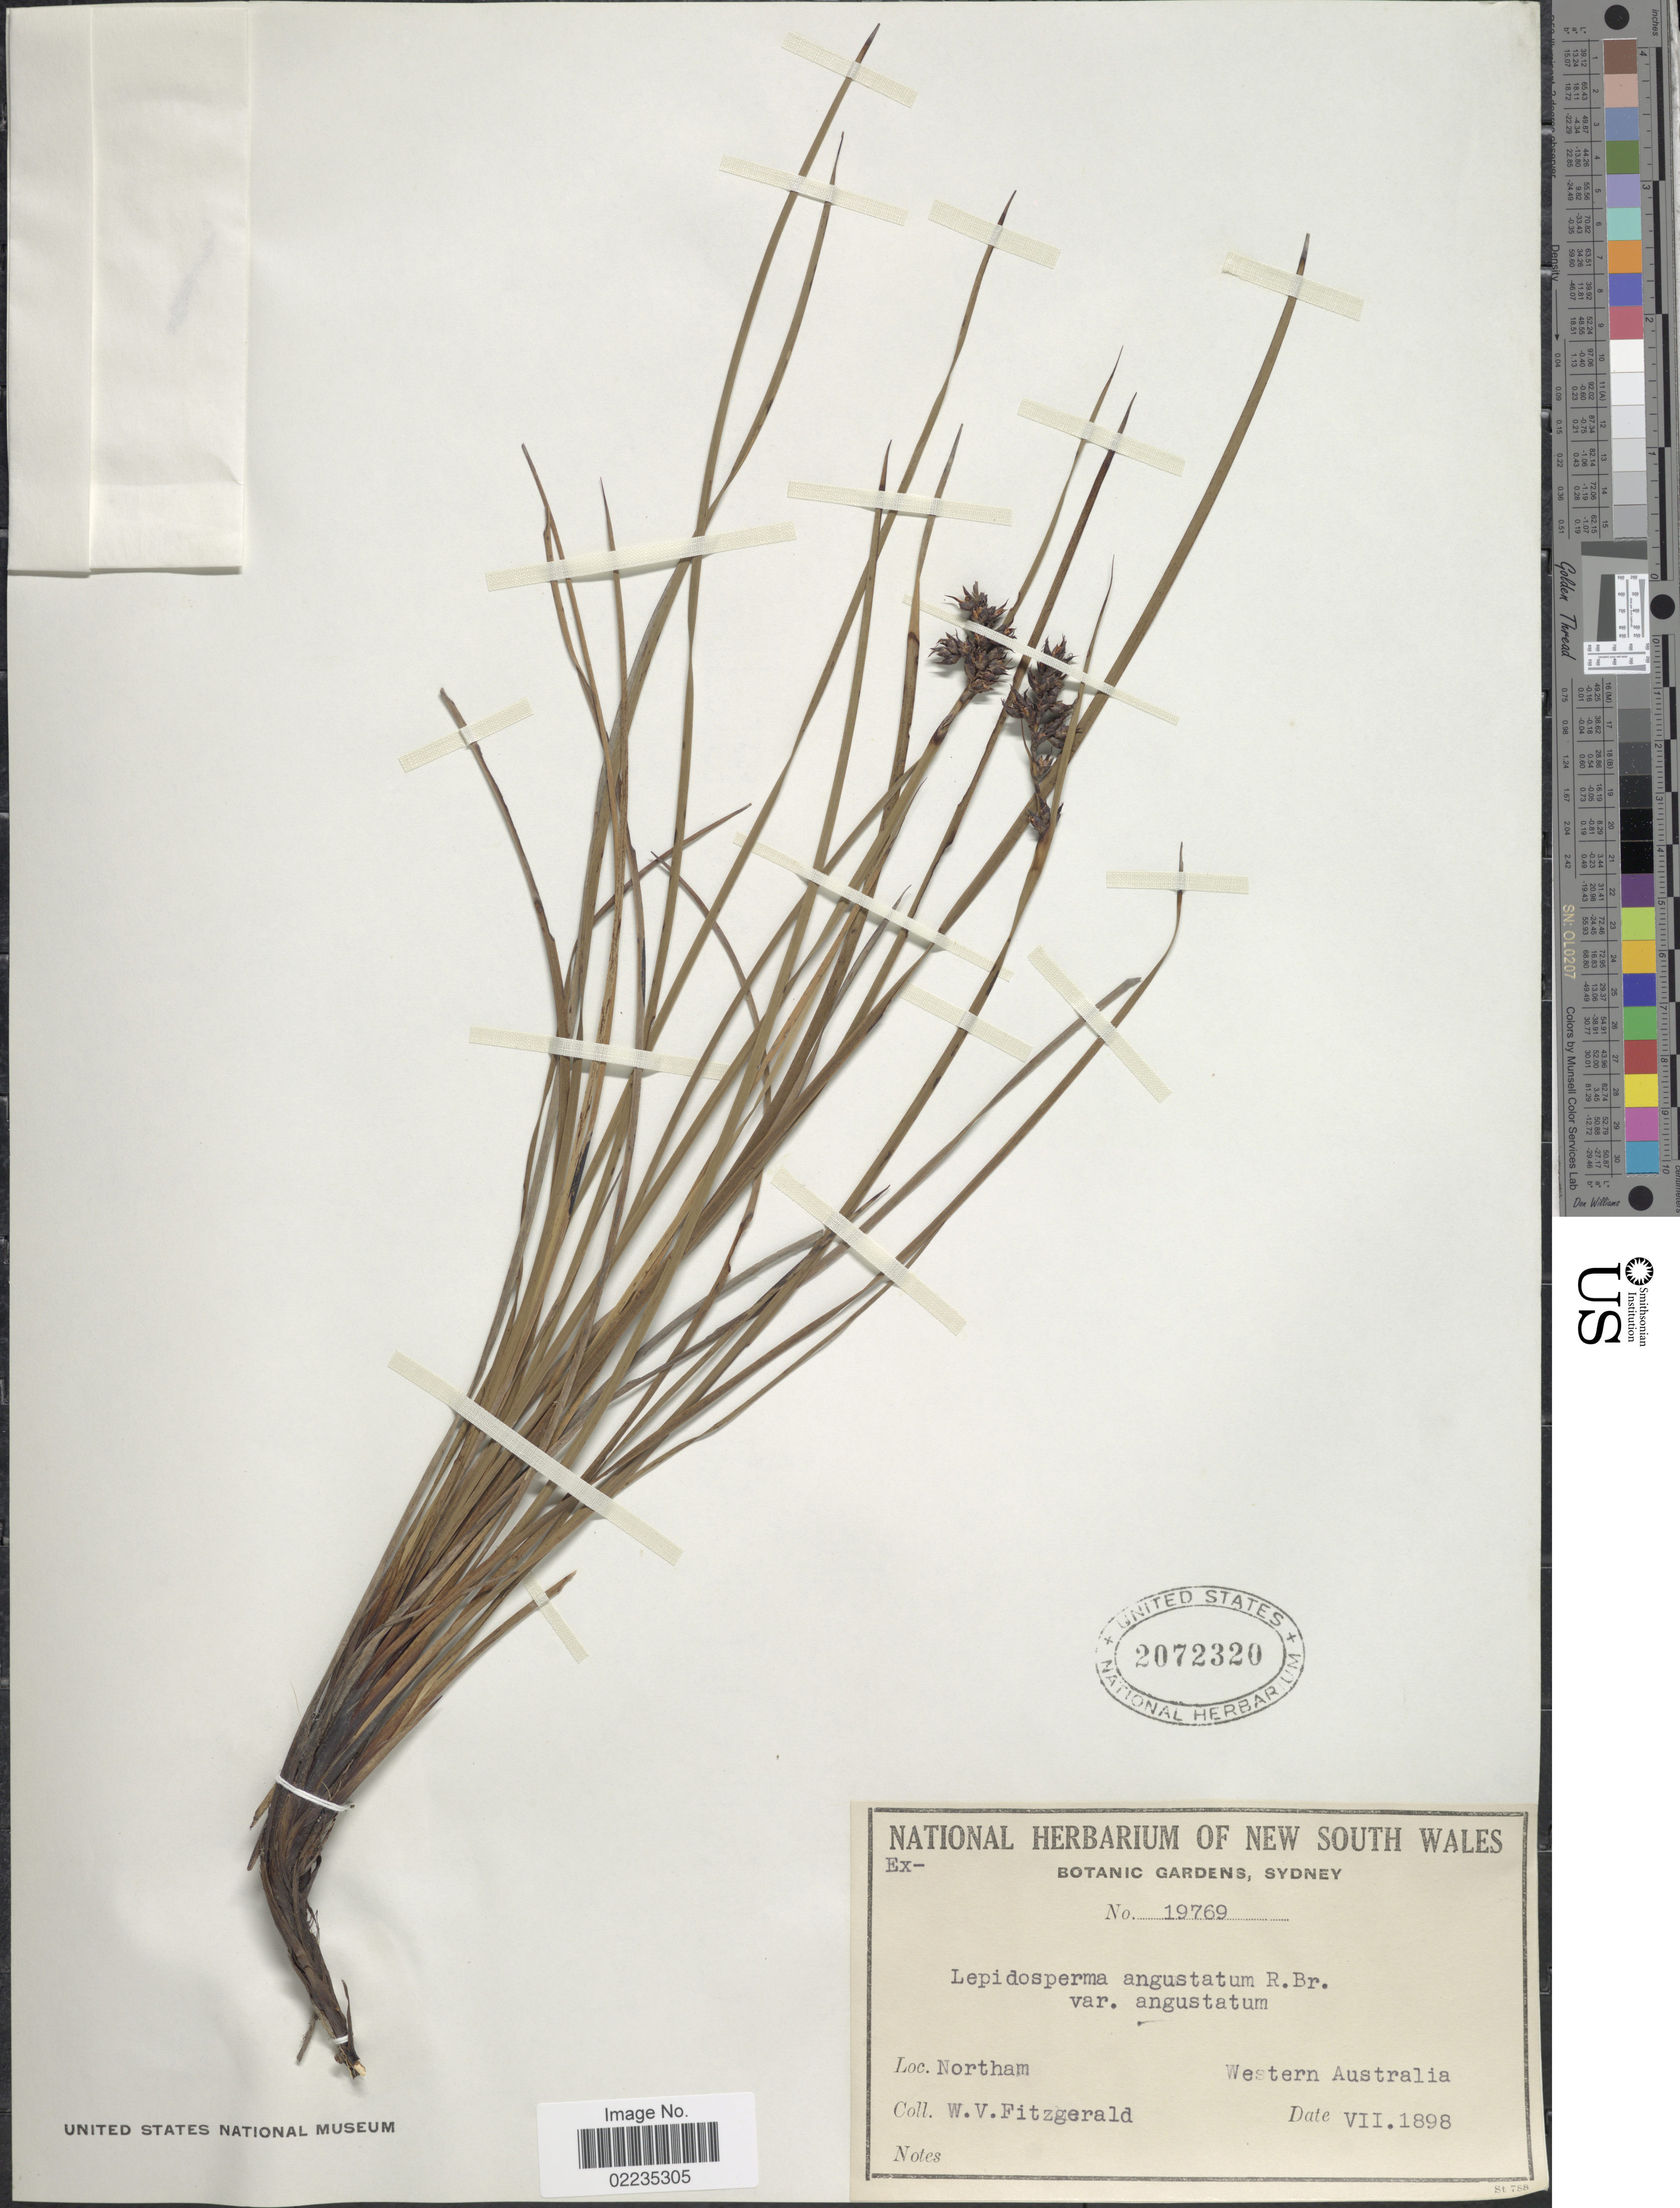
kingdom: Plantae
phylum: Tracheophyta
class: Liliopsida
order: Poales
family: Cyperaceae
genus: Lepidosperma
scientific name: Lepidosperma angustatum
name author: R. Br.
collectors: W. Fitzgerald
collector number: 19769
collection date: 1898-07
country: Australia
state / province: Western Australia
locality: Northam, Western Australia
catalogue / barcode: US 2072320